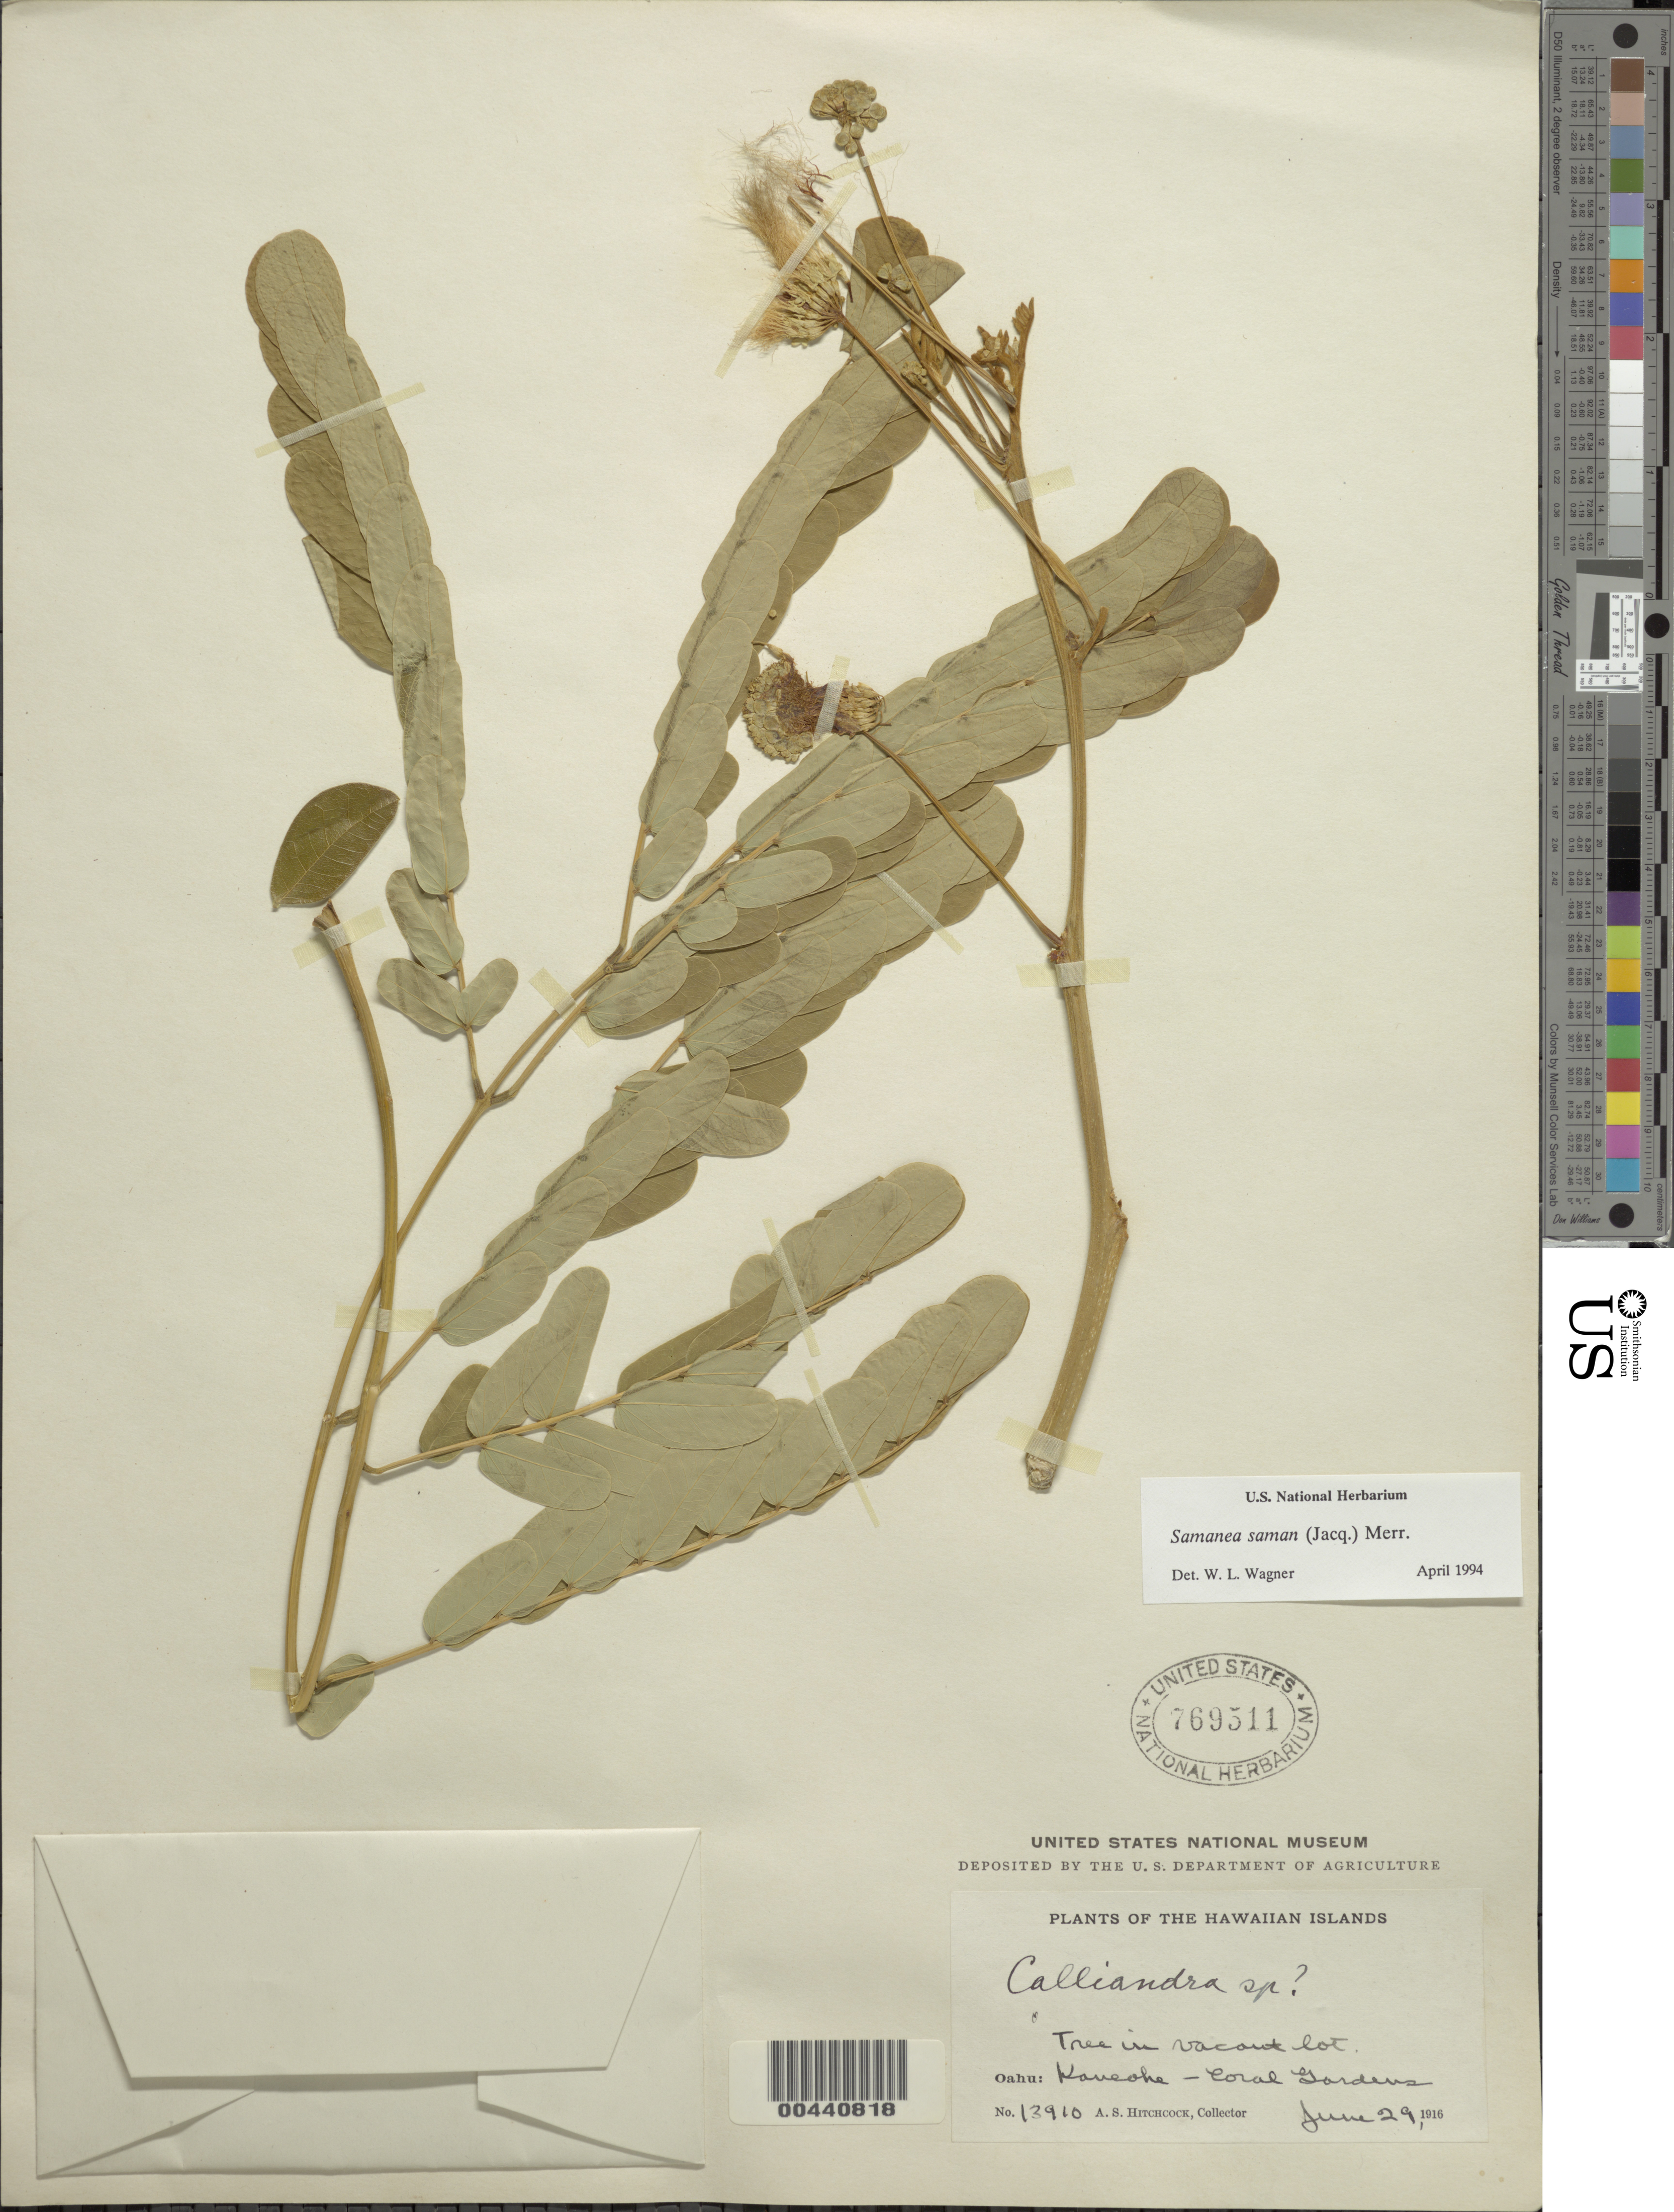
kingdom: Plantae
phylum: Tracheophyta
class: Magnoliopsida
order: Fabales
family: Fabaceae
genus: Samanea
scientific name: Samanea saman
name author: (Jacq.) Merr.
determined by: Wagner, W. L., (BOT), Smithsonian Institution - National Museum of Natural History (UNITED STATES)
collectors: A. S. Hitchcock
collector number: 13910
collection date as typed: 29 Jun 1916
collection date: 1916-06-29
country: United States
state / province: Hawaii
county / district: Honolulu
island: Oahu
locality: Kaneohe - Coral Gardens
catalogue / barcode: US 769511